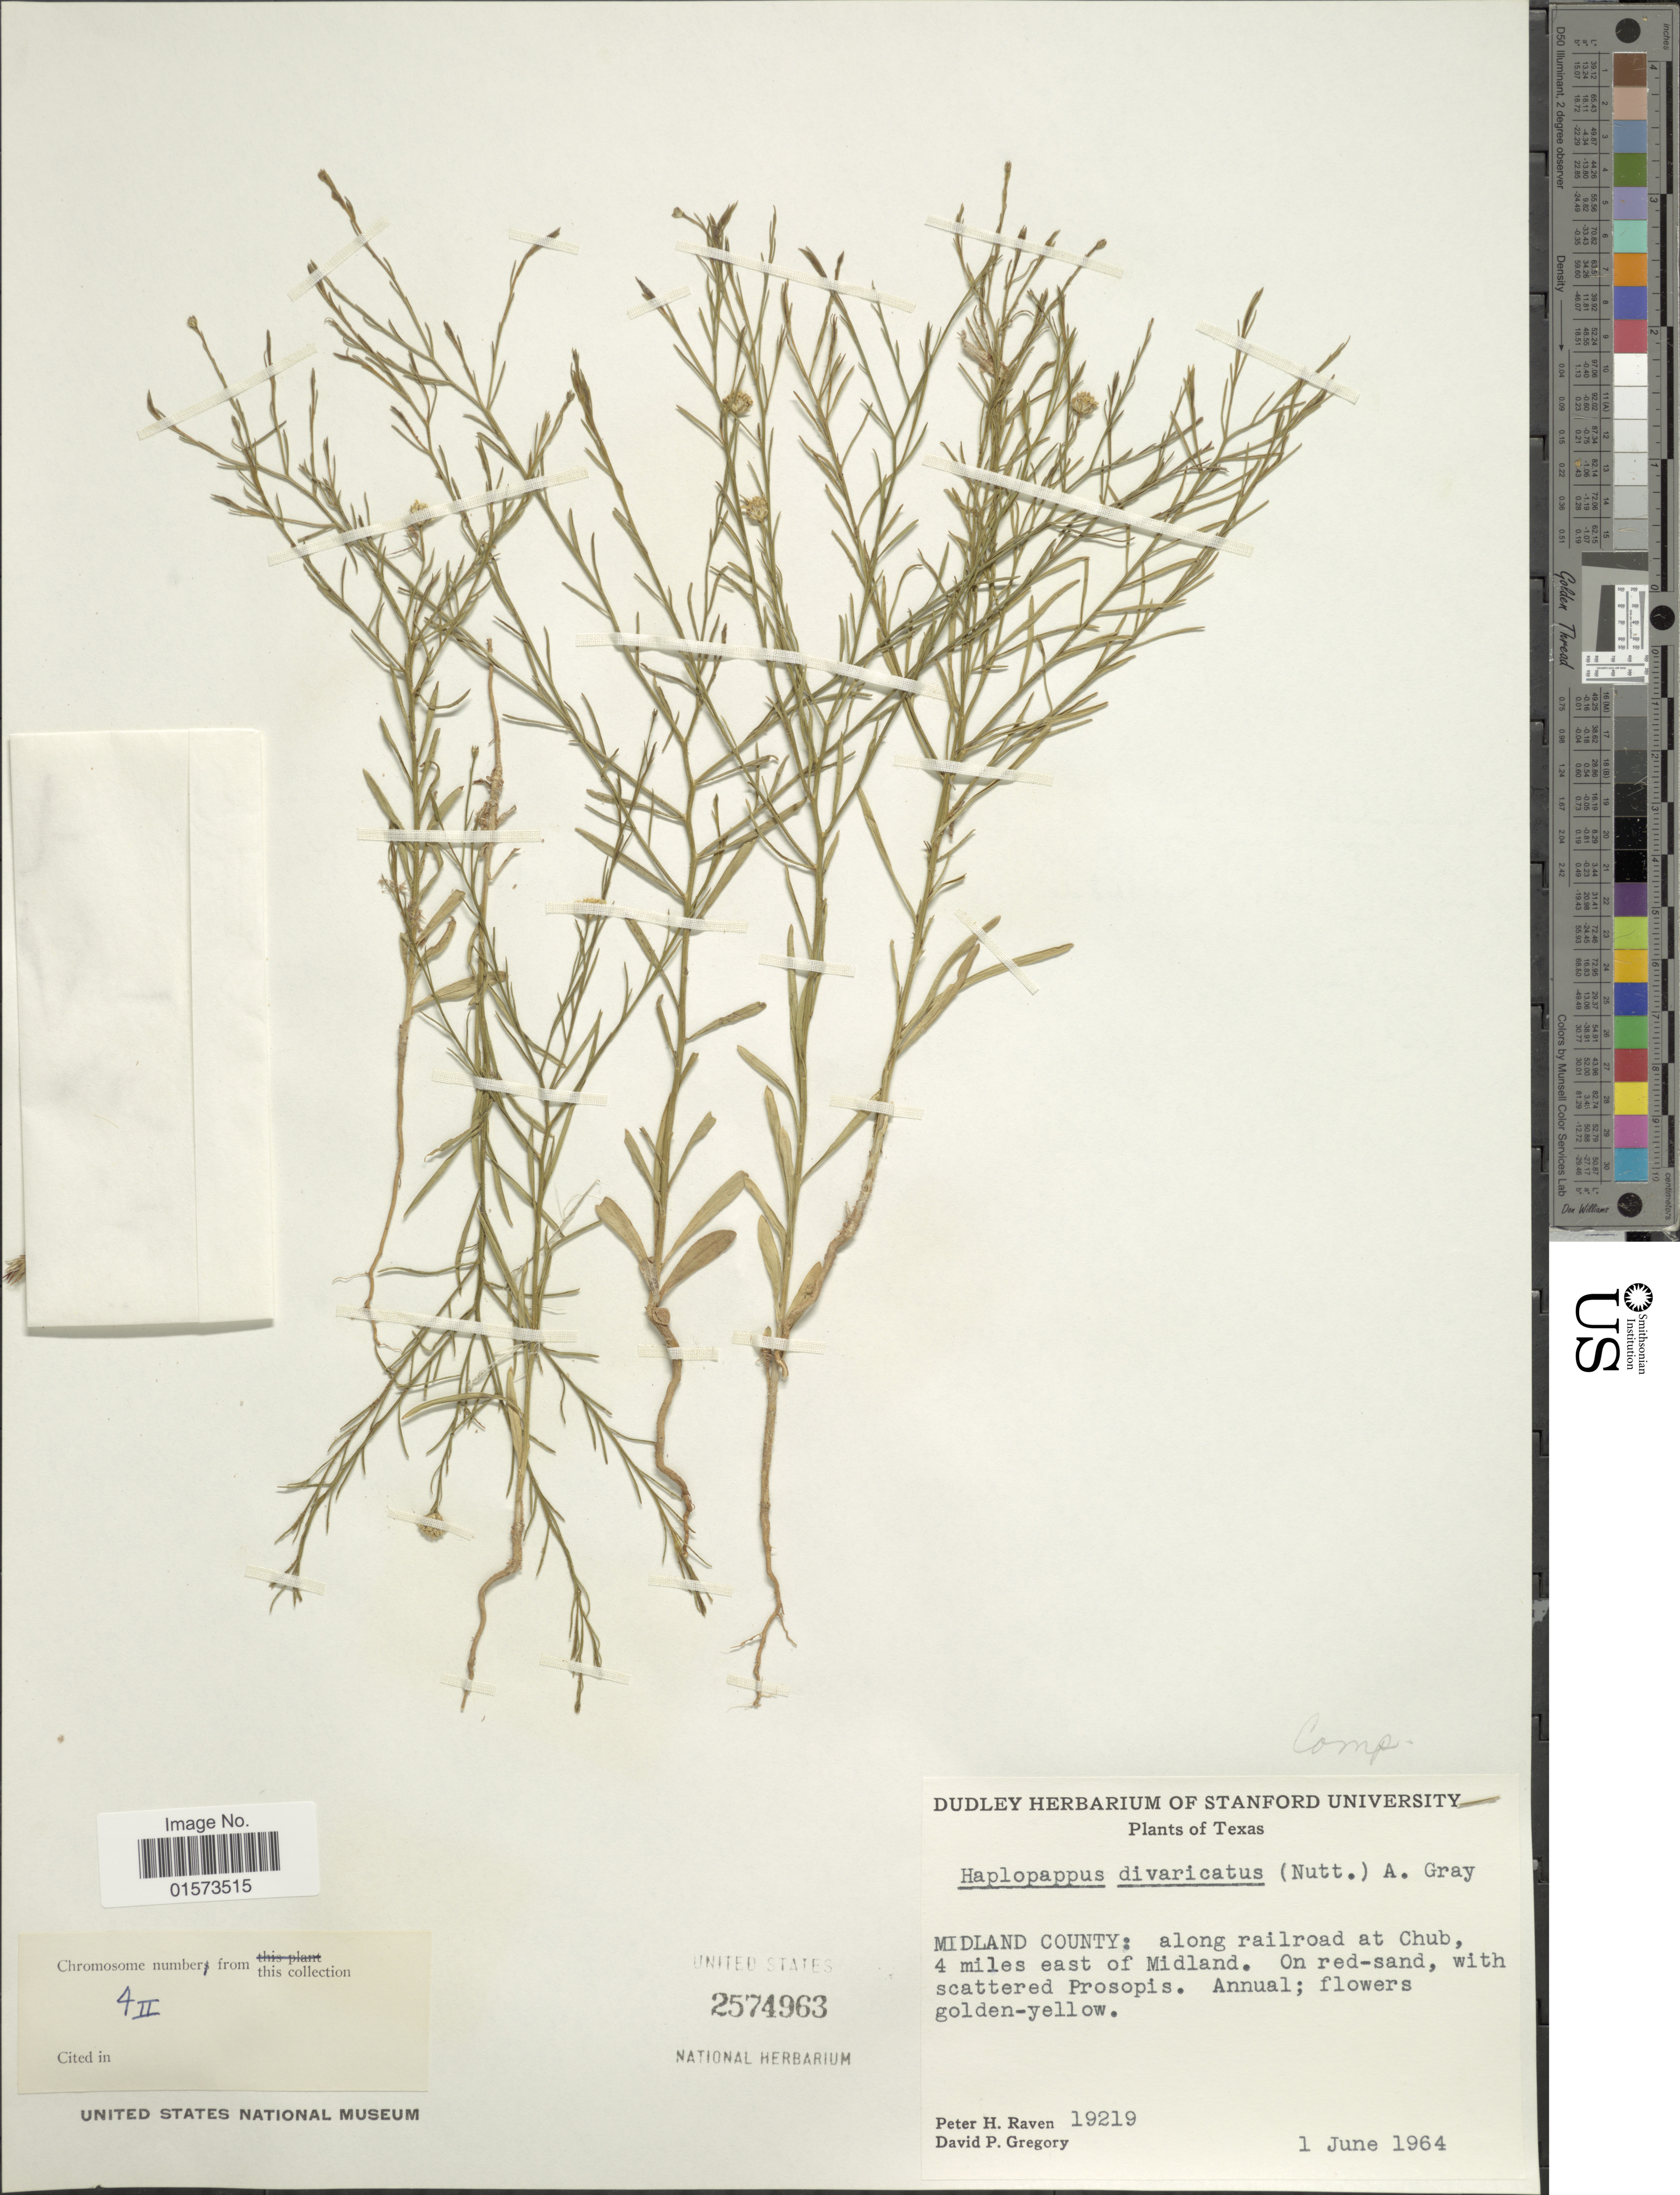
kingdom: Plantae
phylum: Tracheophyta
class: Magnoliopsida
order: Asterales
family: Asteraceae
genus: Croptilon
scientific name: Croptilon divaricatum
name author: (Nutt.) Raf.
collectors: P. Raven & D. Gregory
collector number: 19219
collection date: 1964-06-01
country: United States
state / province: Texas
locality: Midland County: along railroad at Chub, 4 miles east of Midland, on red sand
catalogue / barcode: US 2574963